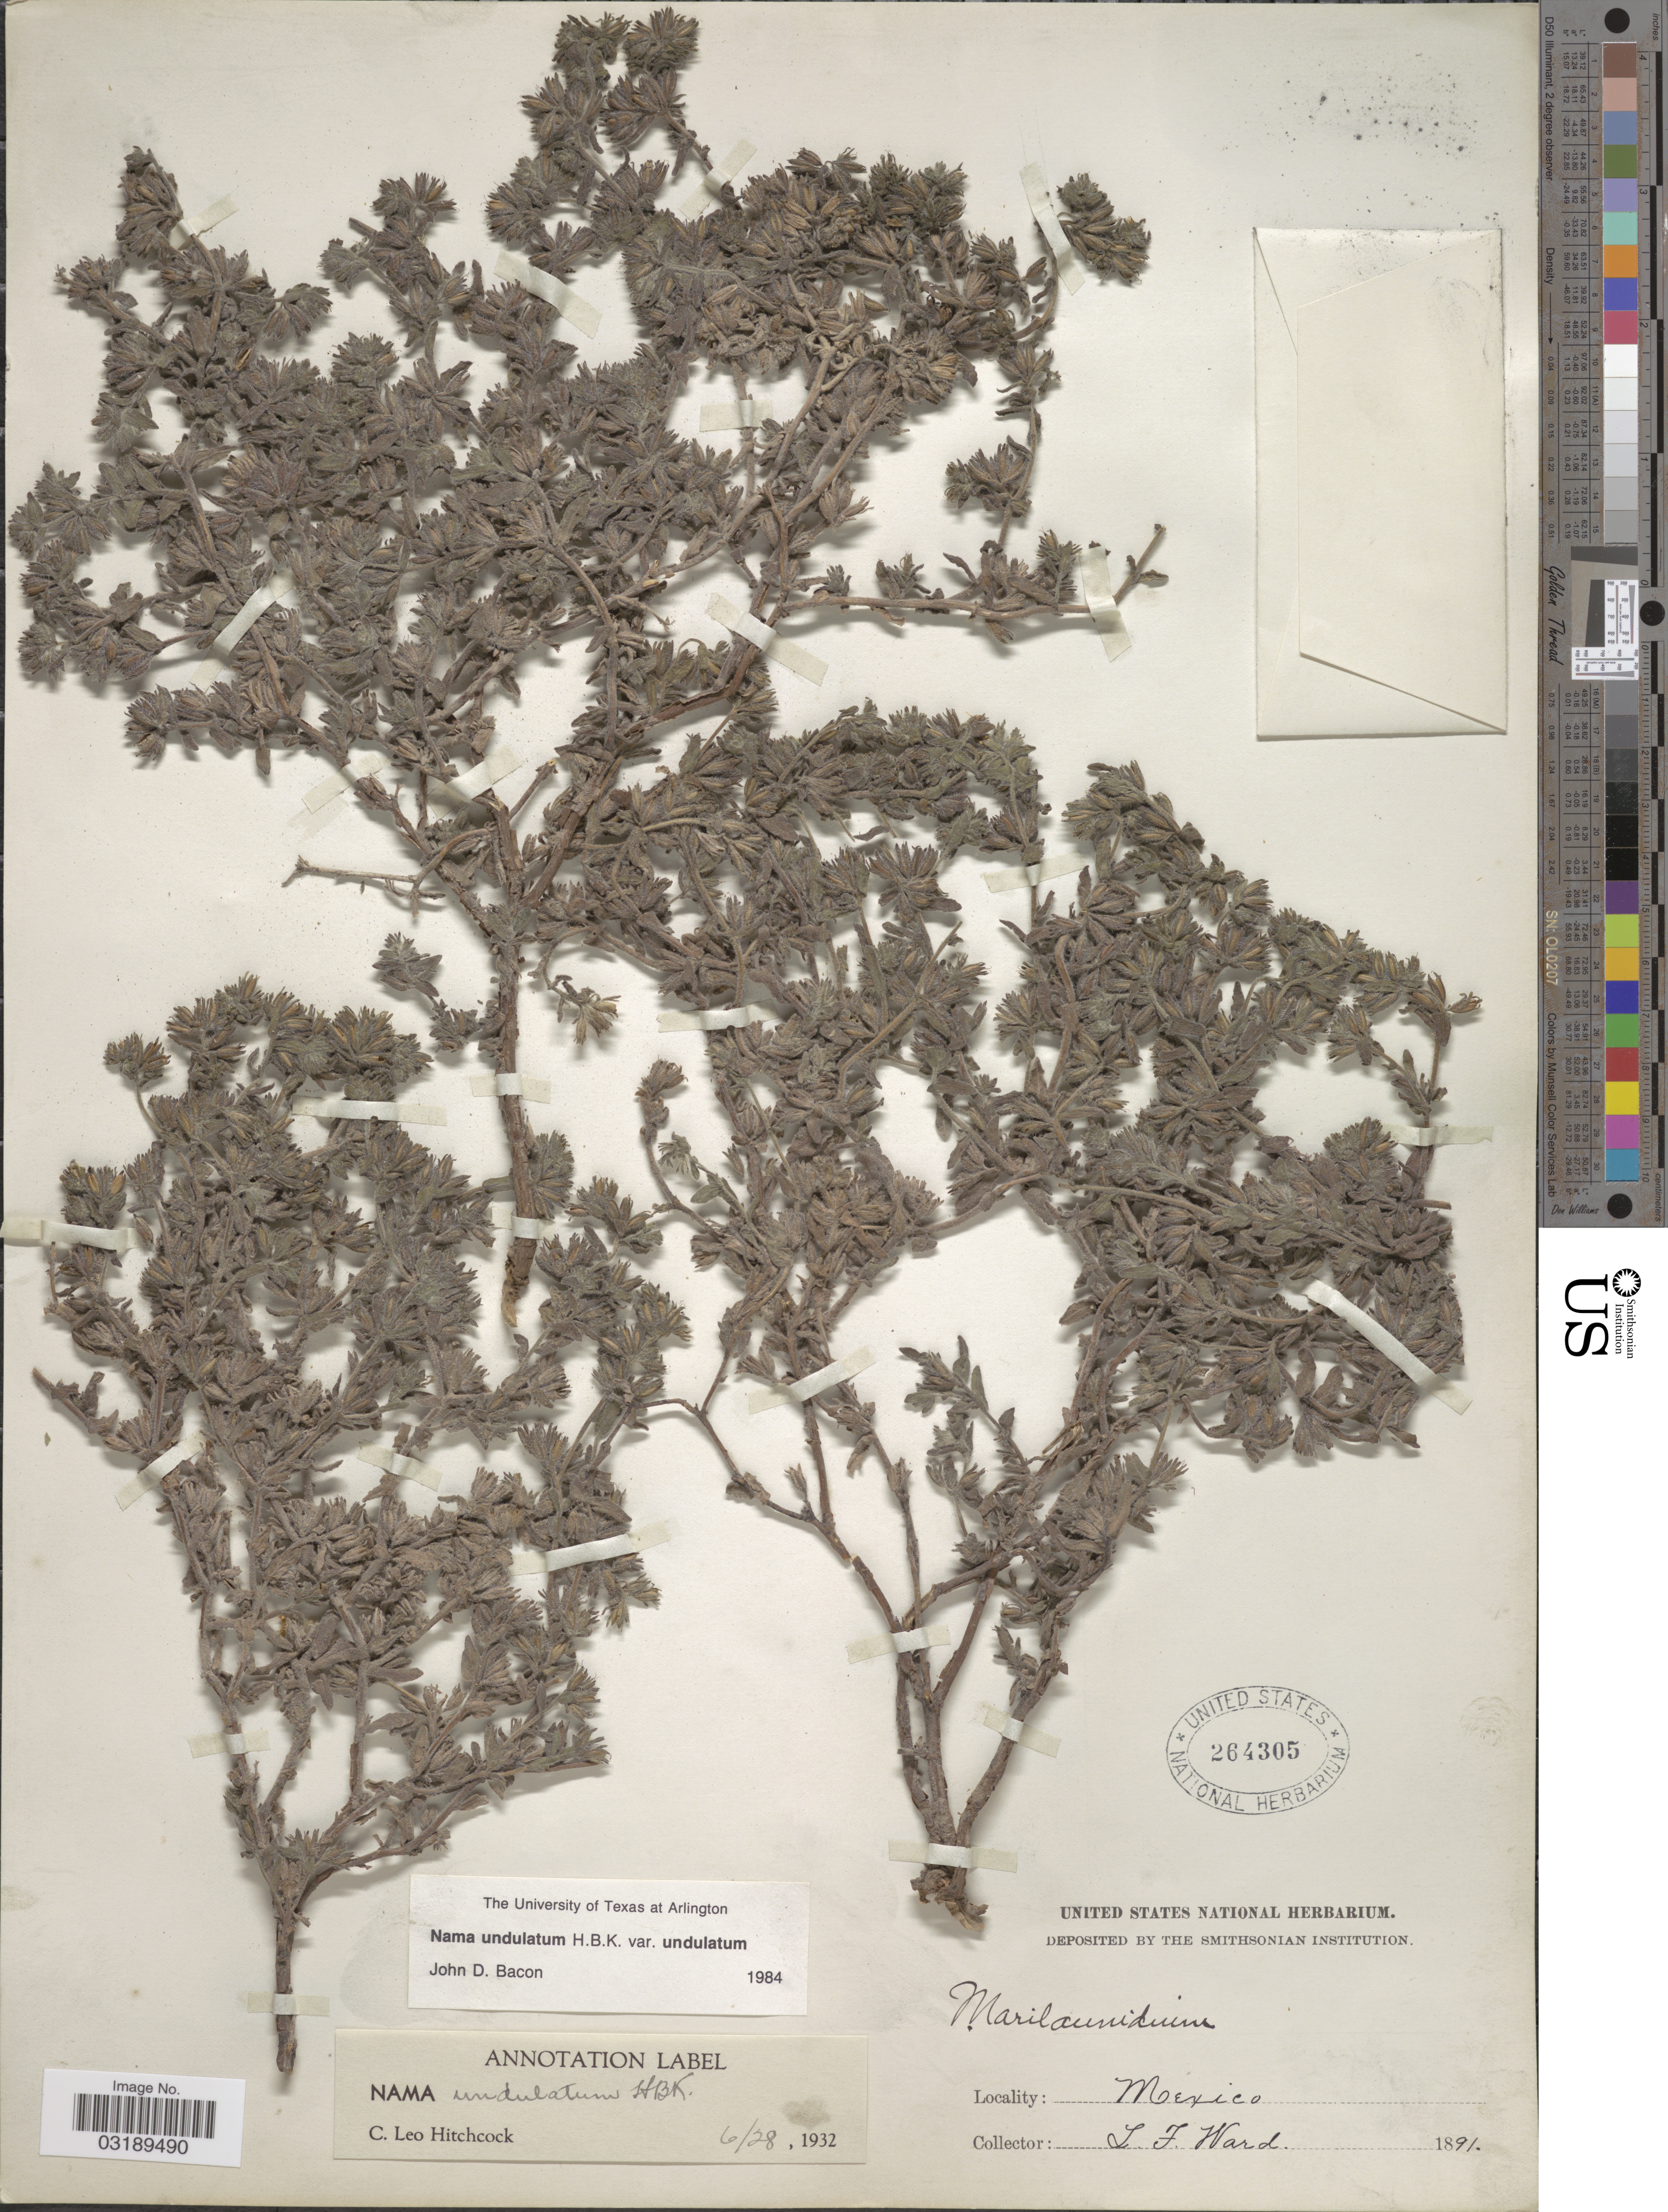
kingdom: Plantae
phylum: Tracheophyta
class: Magnoliopsida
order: Boraginales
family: Namaceae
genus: Nama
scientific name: Nama undulatum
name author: Kunth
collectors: L. Ward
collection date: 1891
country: Mexico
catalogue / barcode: US 264305